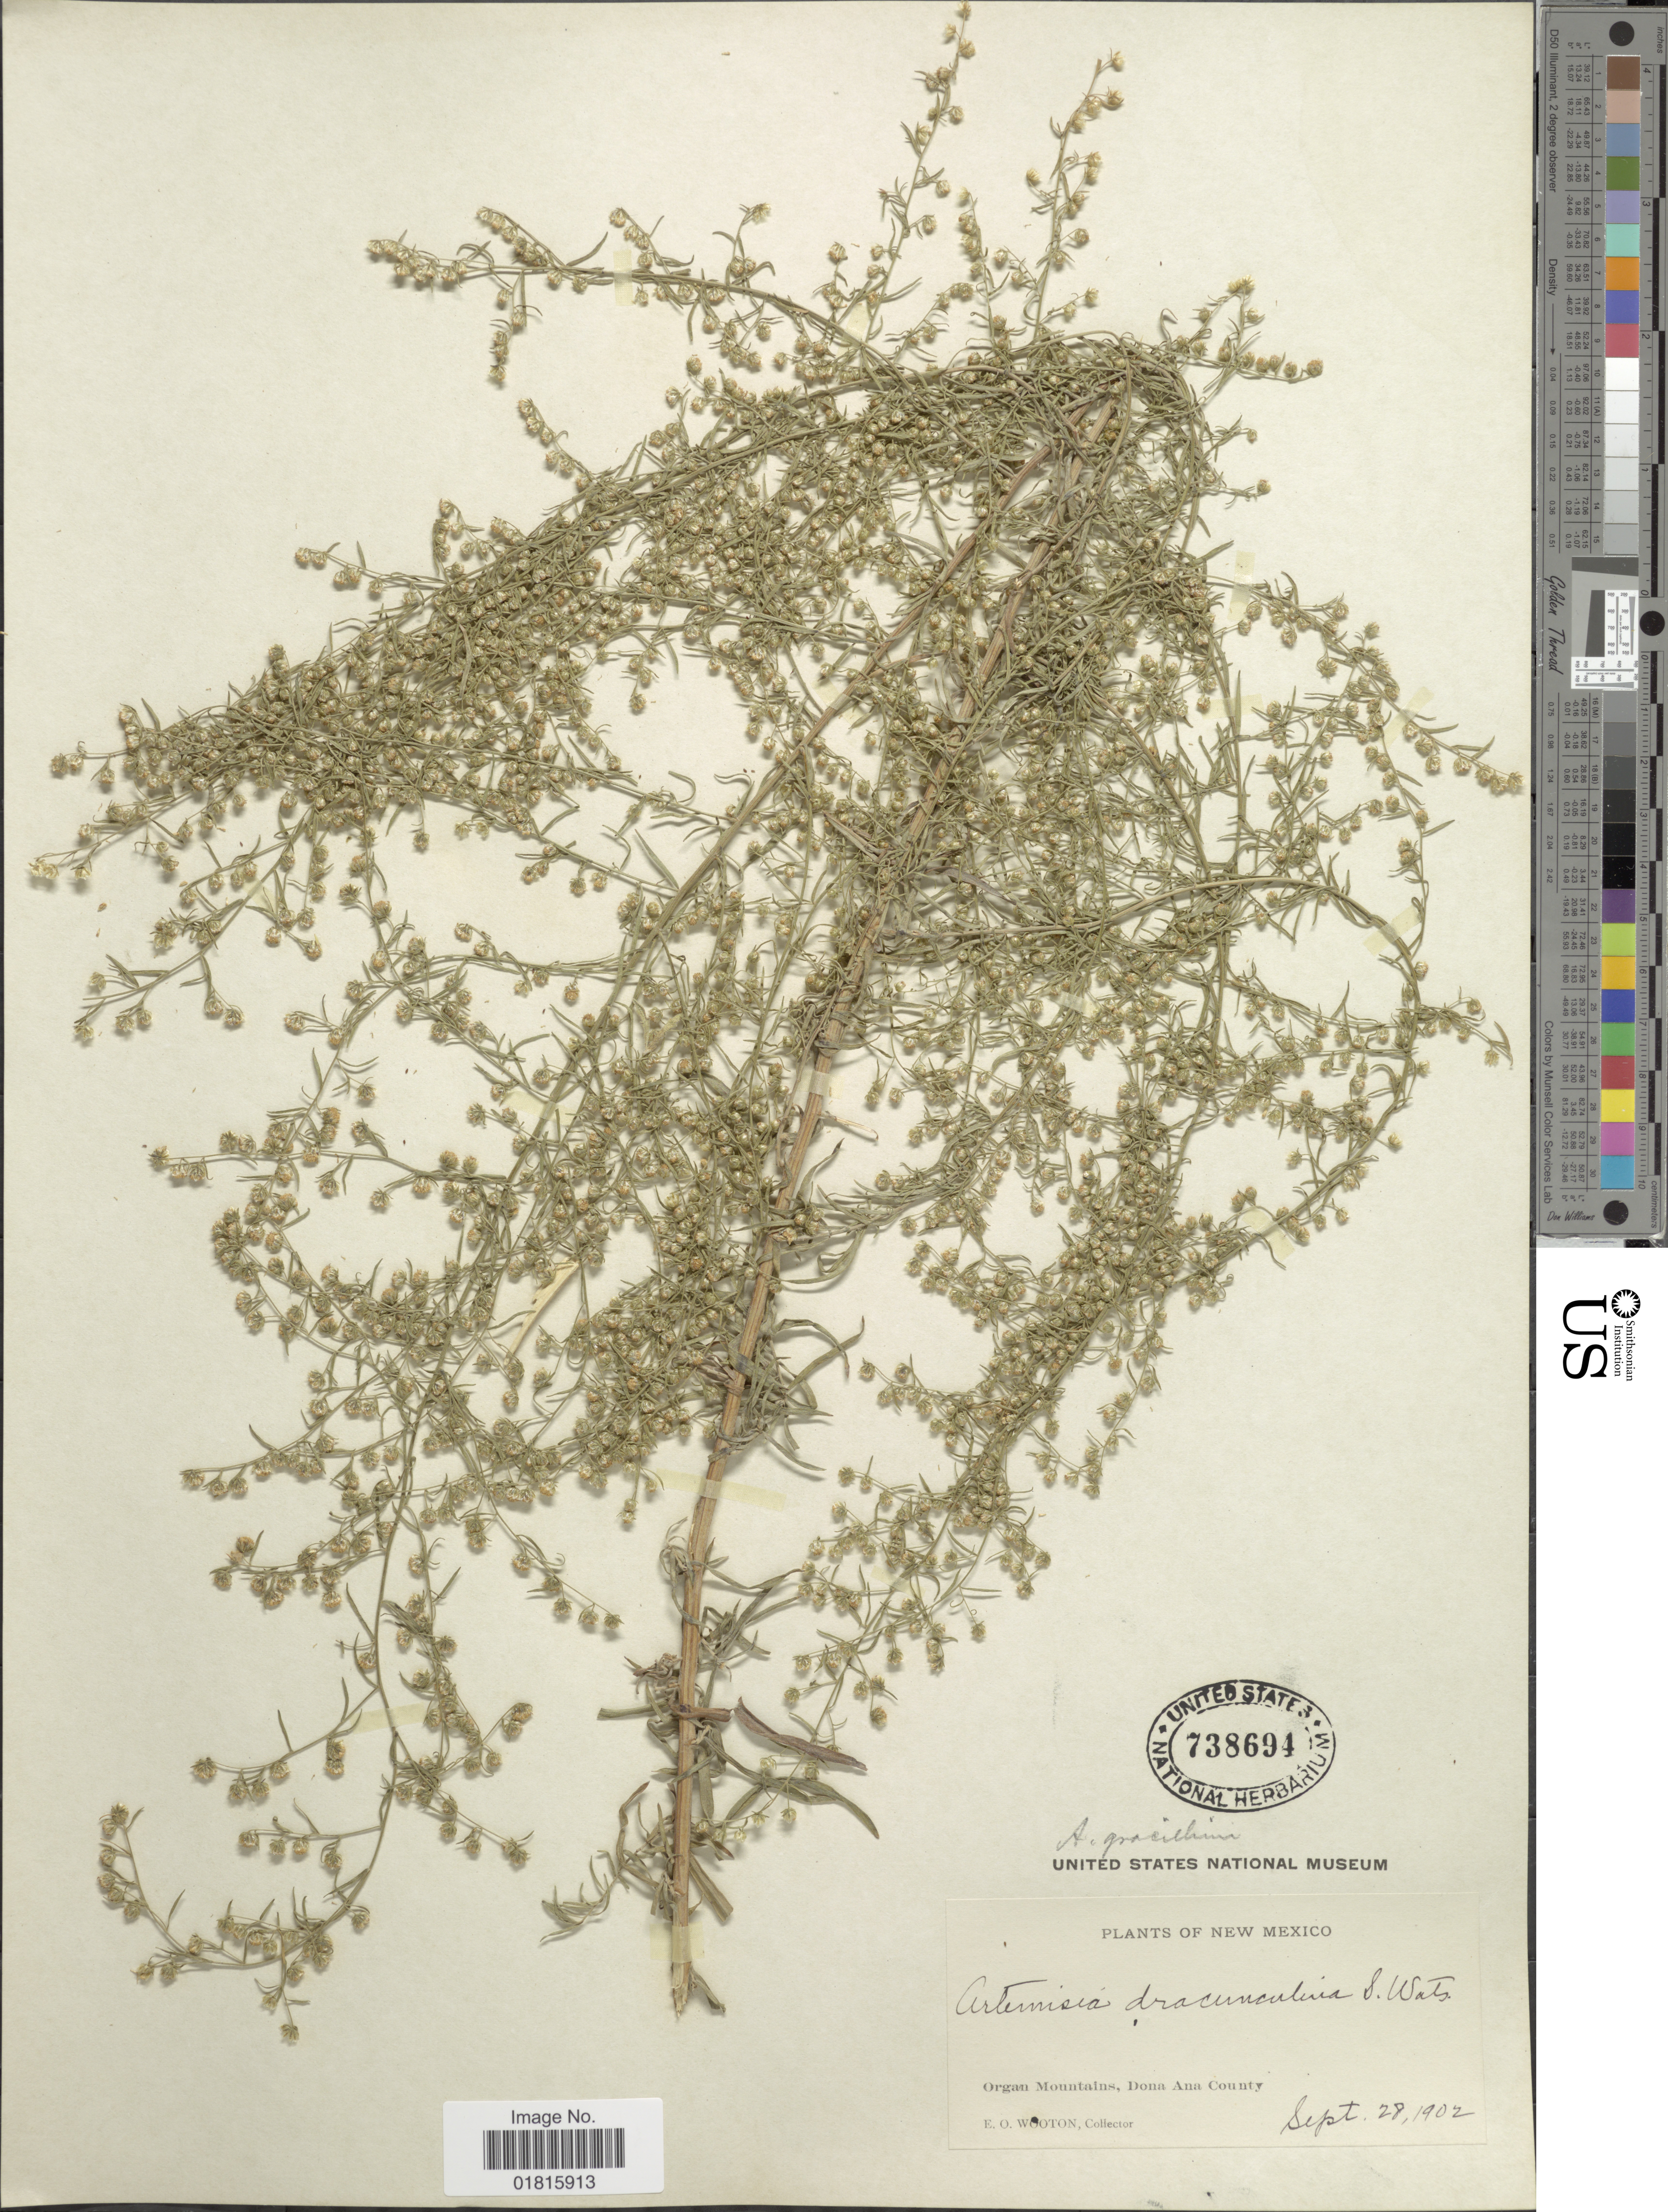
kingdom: Plantae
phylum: Tracheophyta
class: Magnoliopsida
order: Asterales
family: Asteraceae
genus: Artemisia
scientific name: Artemisia gracillima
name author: Rydb.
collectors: E. O. Wooton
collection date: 1902-09-28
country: United States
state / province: New Mexico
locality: Organ Mountains, Dona Ana County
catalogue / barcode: US 738694